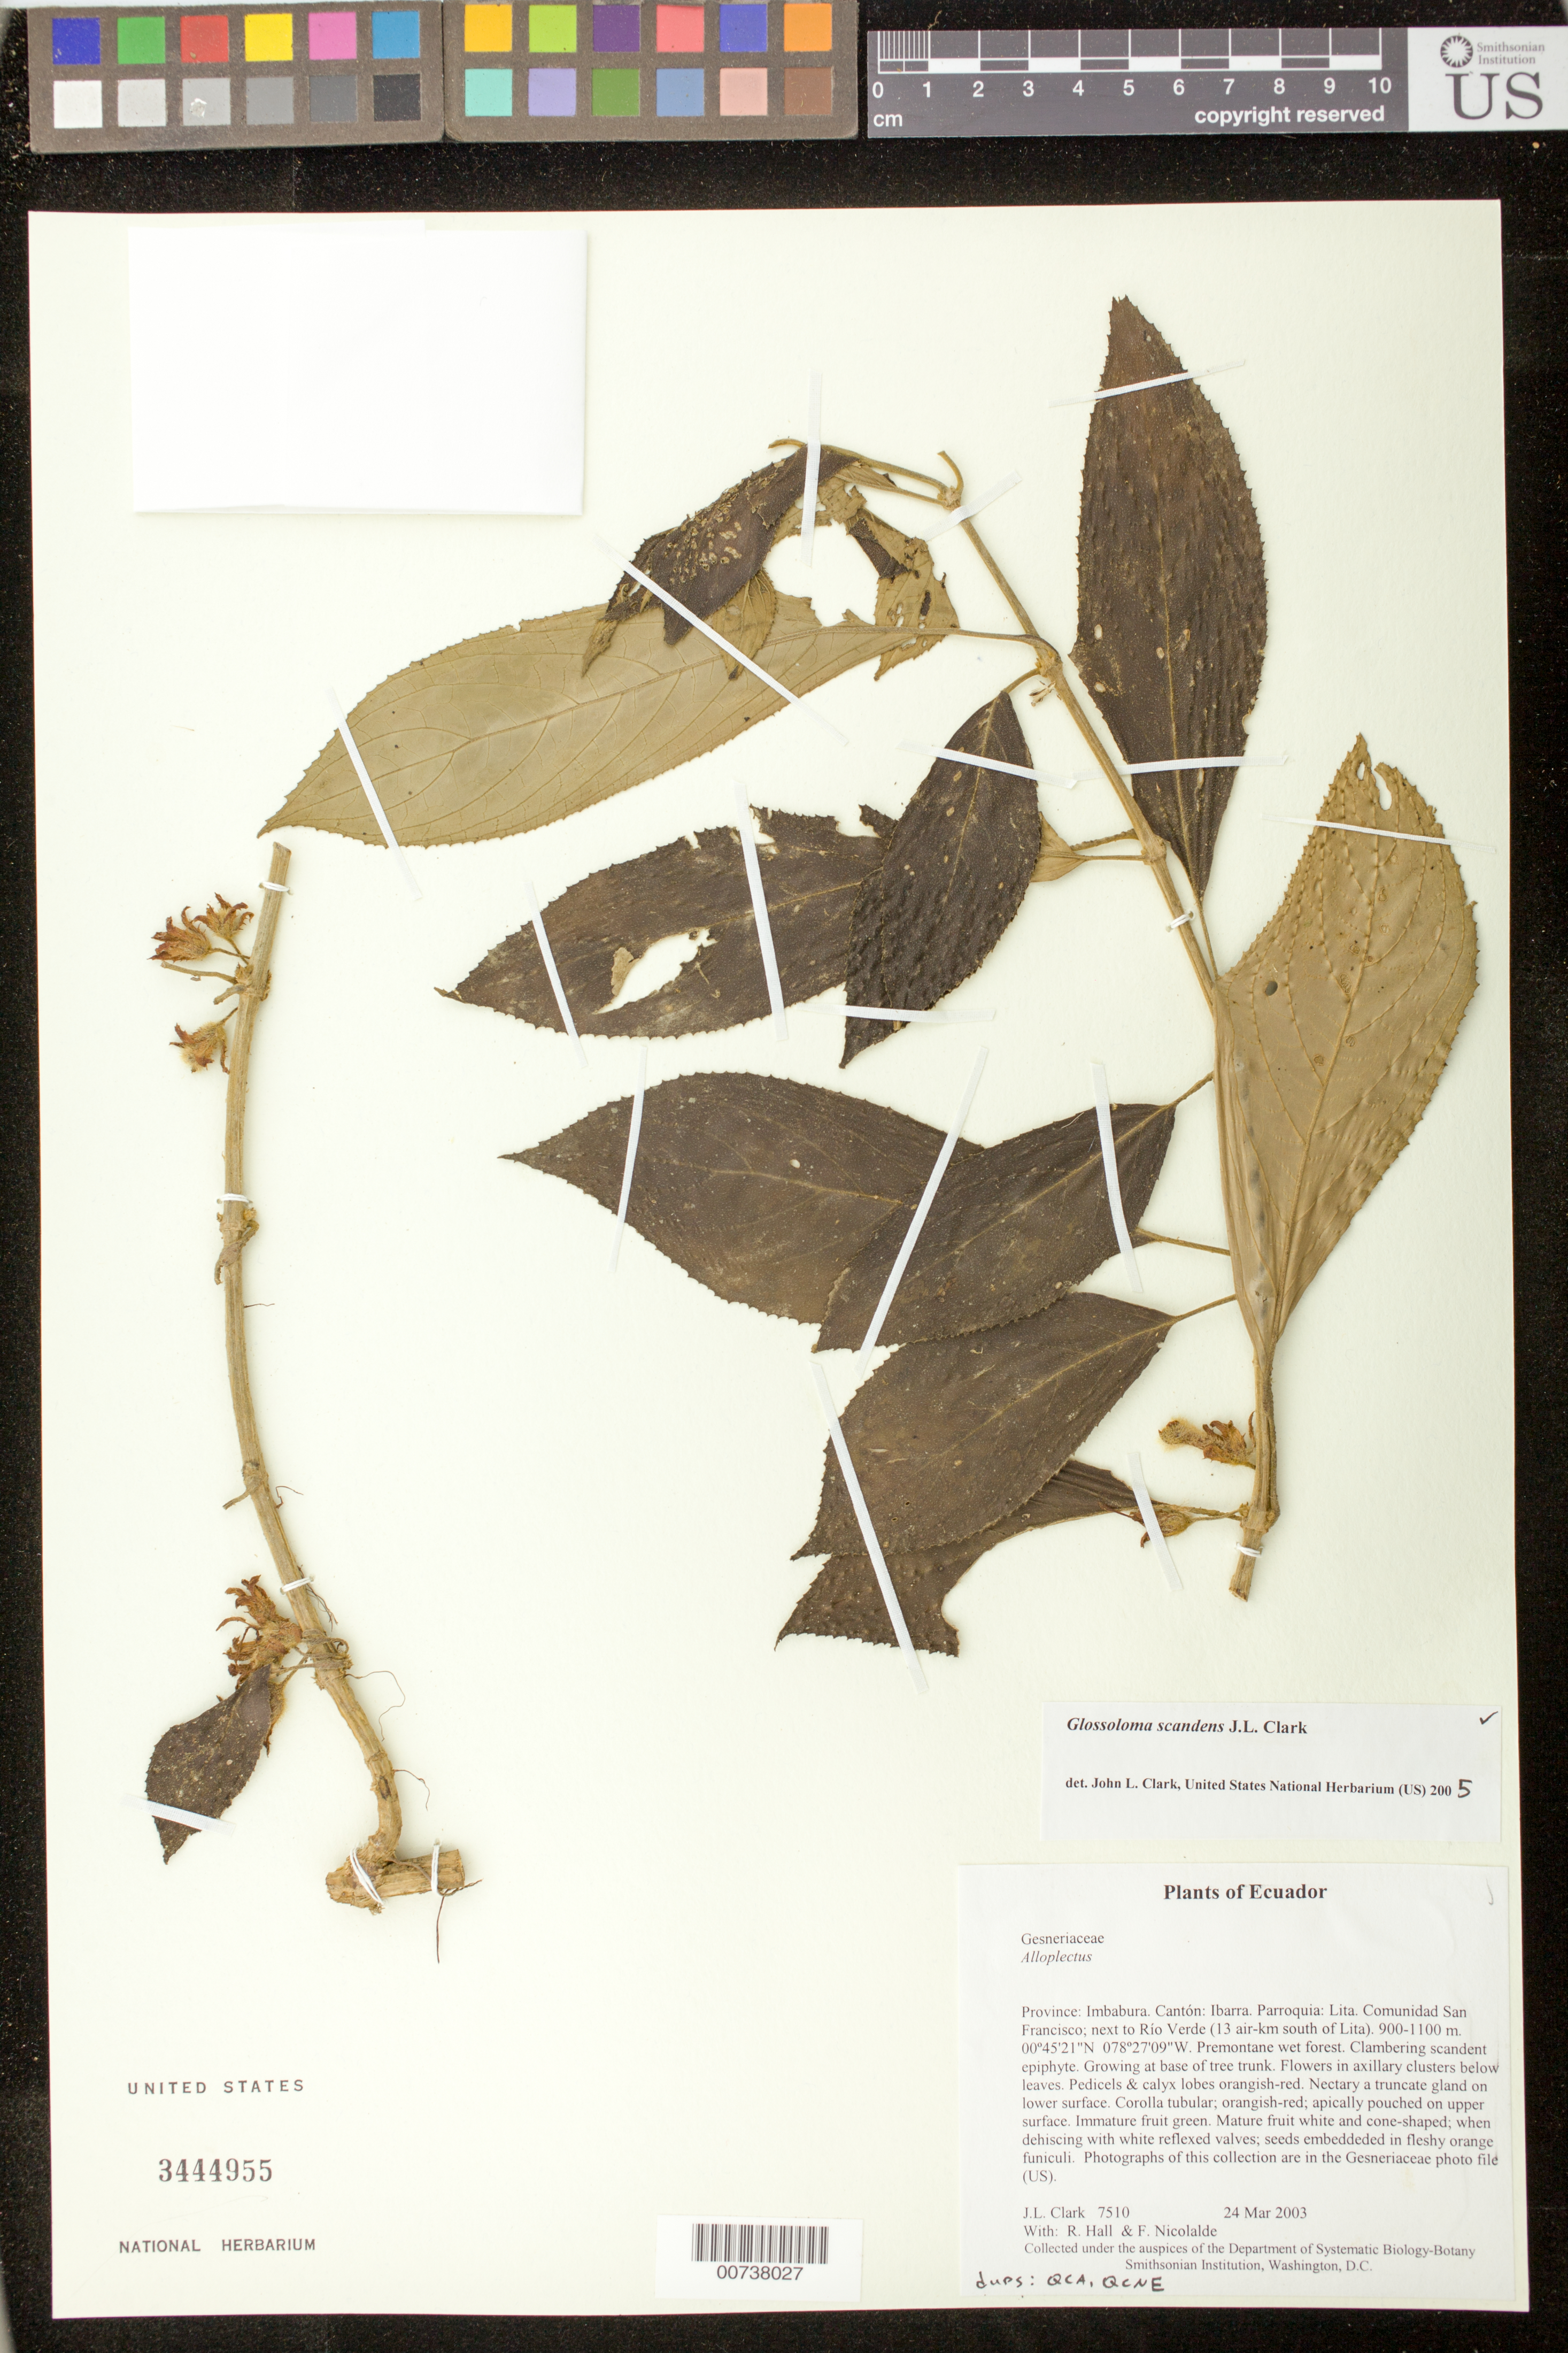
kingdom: Plantae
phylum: Tracheophyta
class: Magnoliopsida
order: Lamiales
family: Gesneriaceae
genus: Glossoloma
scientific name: Glossoloma scandens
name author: J.L. Clark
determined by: Clark, J. L., (SEL), The Marie Selby Botanical Garden (UNITED STATES)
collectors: J. L. Clark, R. Hall & F. Nicolalde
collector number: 7510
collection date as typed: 24 Mar 2003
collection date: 2003-03-24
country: Ecuador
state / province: Imbabura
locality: Ibarra. Parroquia: Lita. Comunidad San Francisco; next to Río Verde (13 air-km south of Lita).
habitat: Premontane wet forest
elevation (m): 900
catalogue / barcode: US 3444955